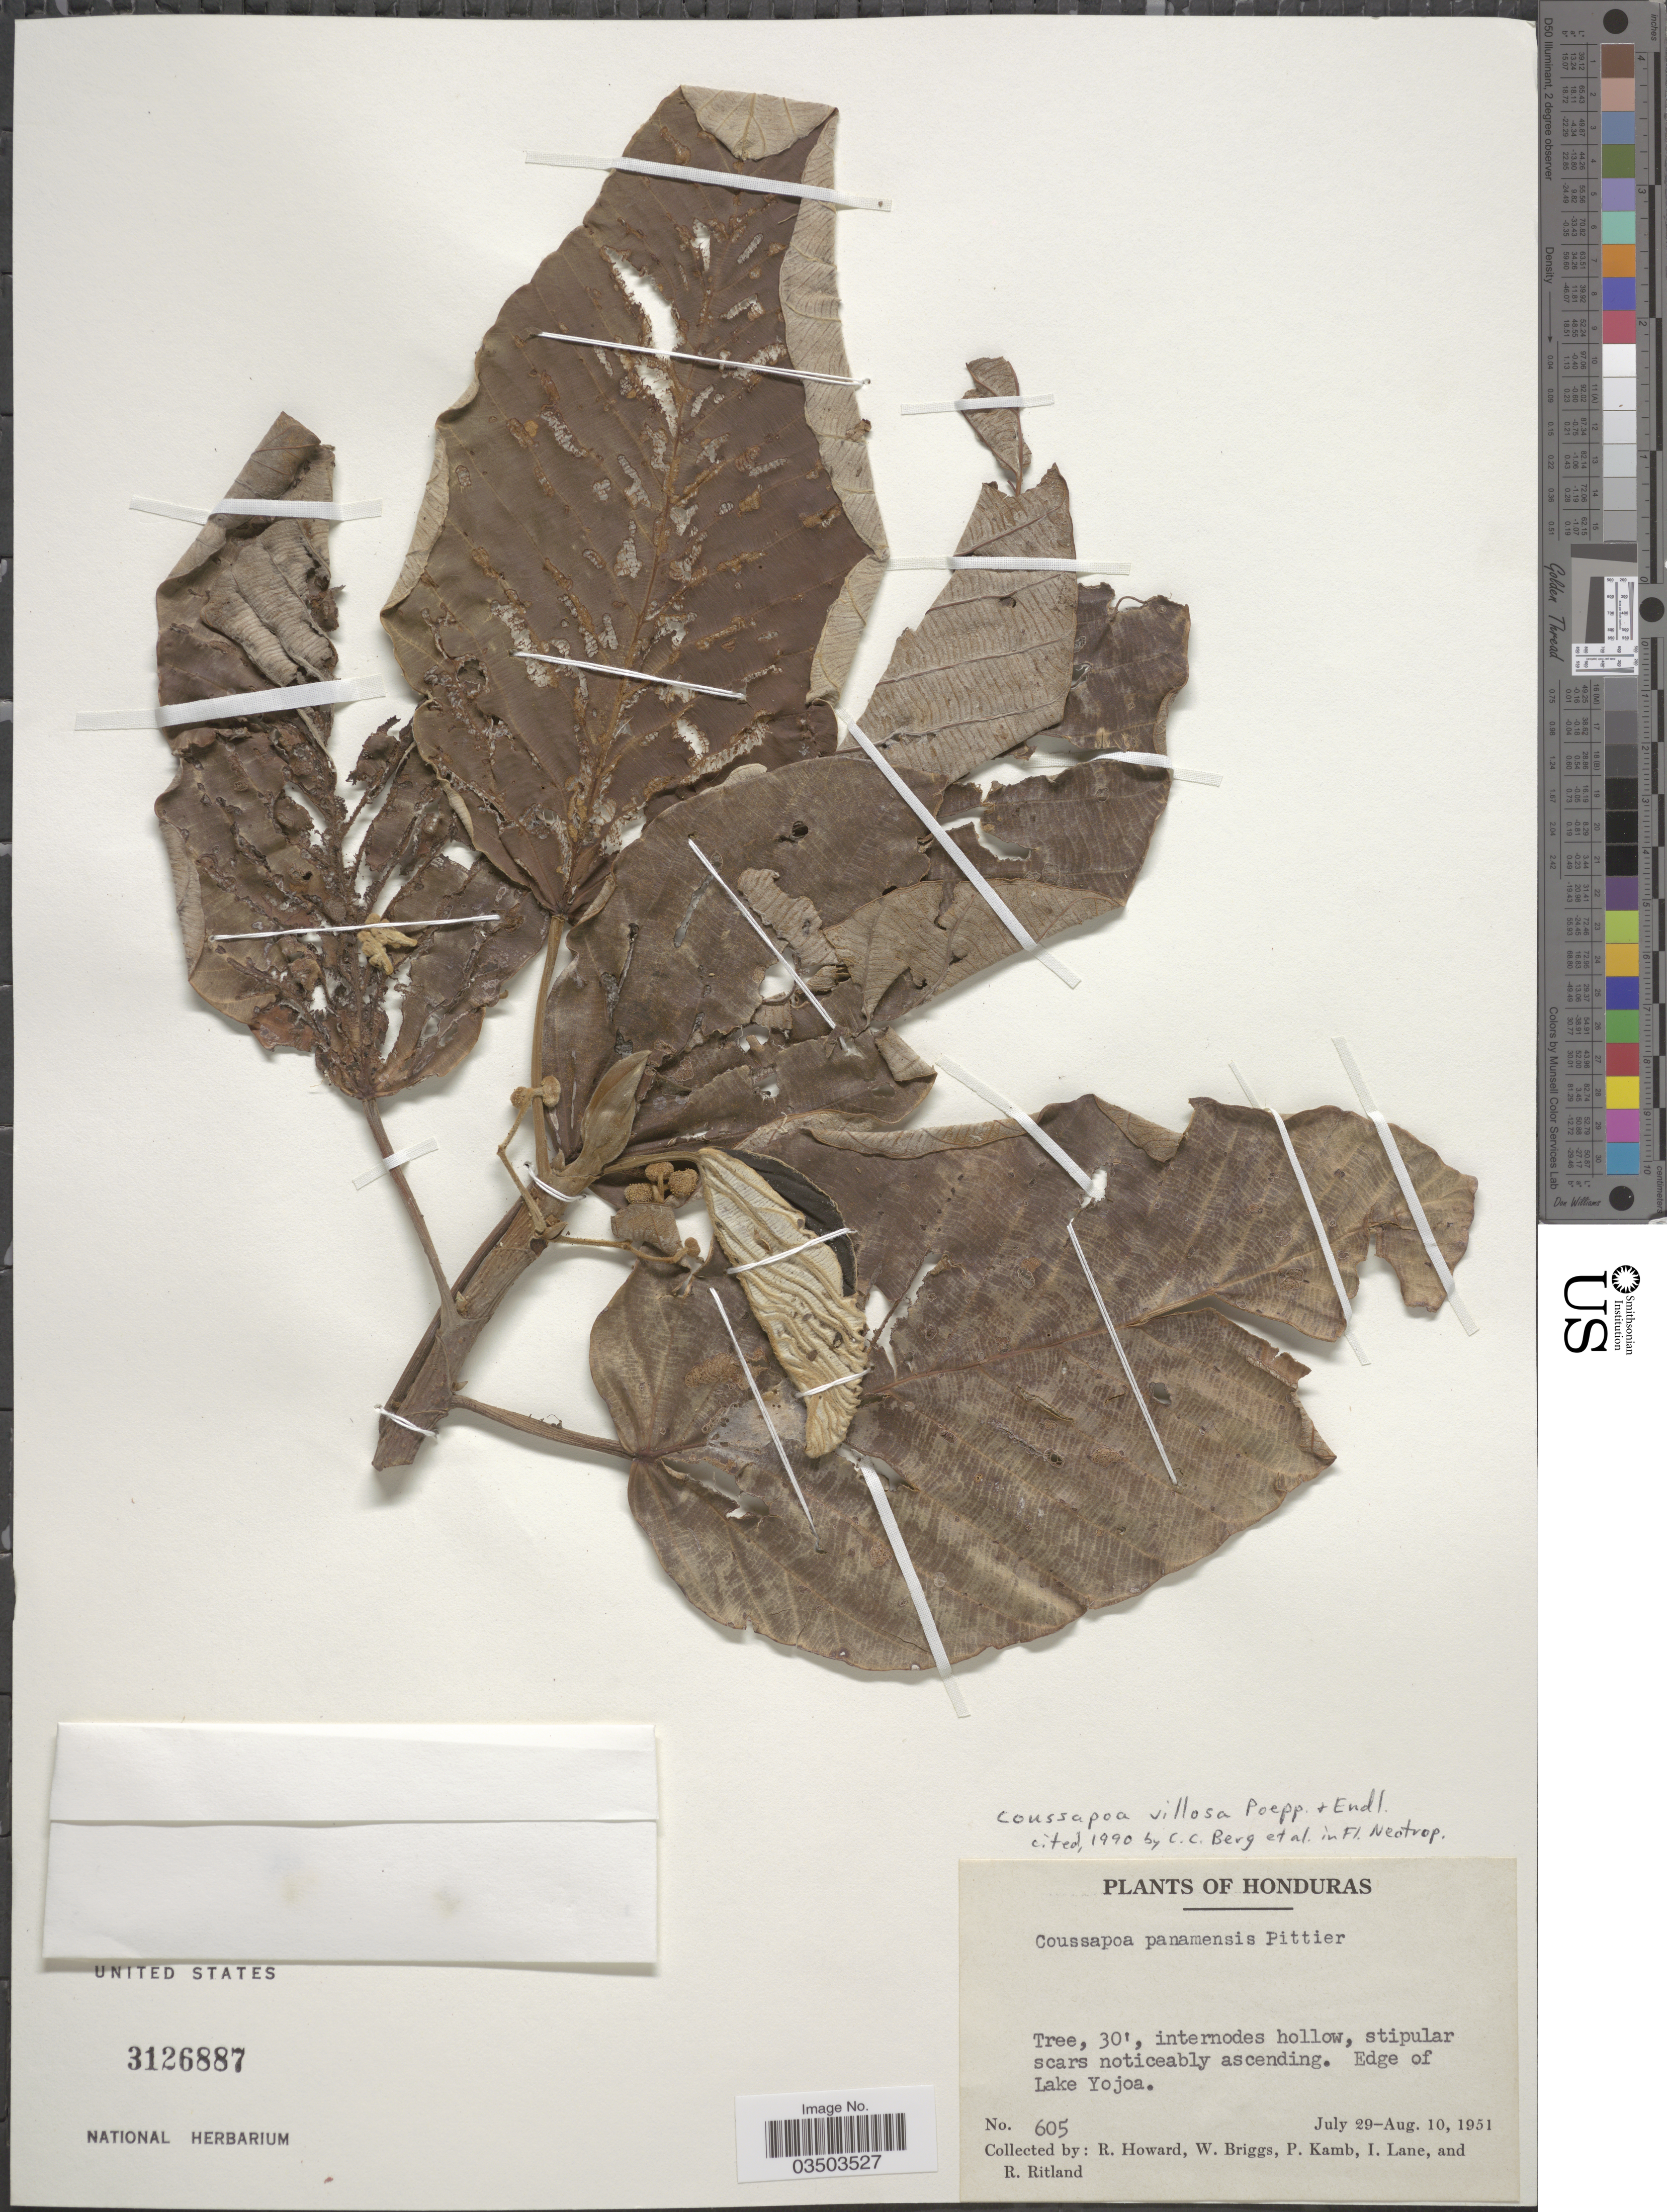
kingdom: Plantae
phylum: Tracheophyta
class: Magnoliopsida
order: Rosales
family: Urticaceae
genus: Coussapoa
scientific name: Coussapoa villosa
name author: Poepp. & Endl.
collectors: R. Howard, W. Briggs, P. Kamb, I. Lane & R. Ritland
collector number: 605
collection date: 1951-07-29/1951-08-10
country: Honduras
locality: Edge of Lake Yojoa.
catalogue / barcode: US 3126887